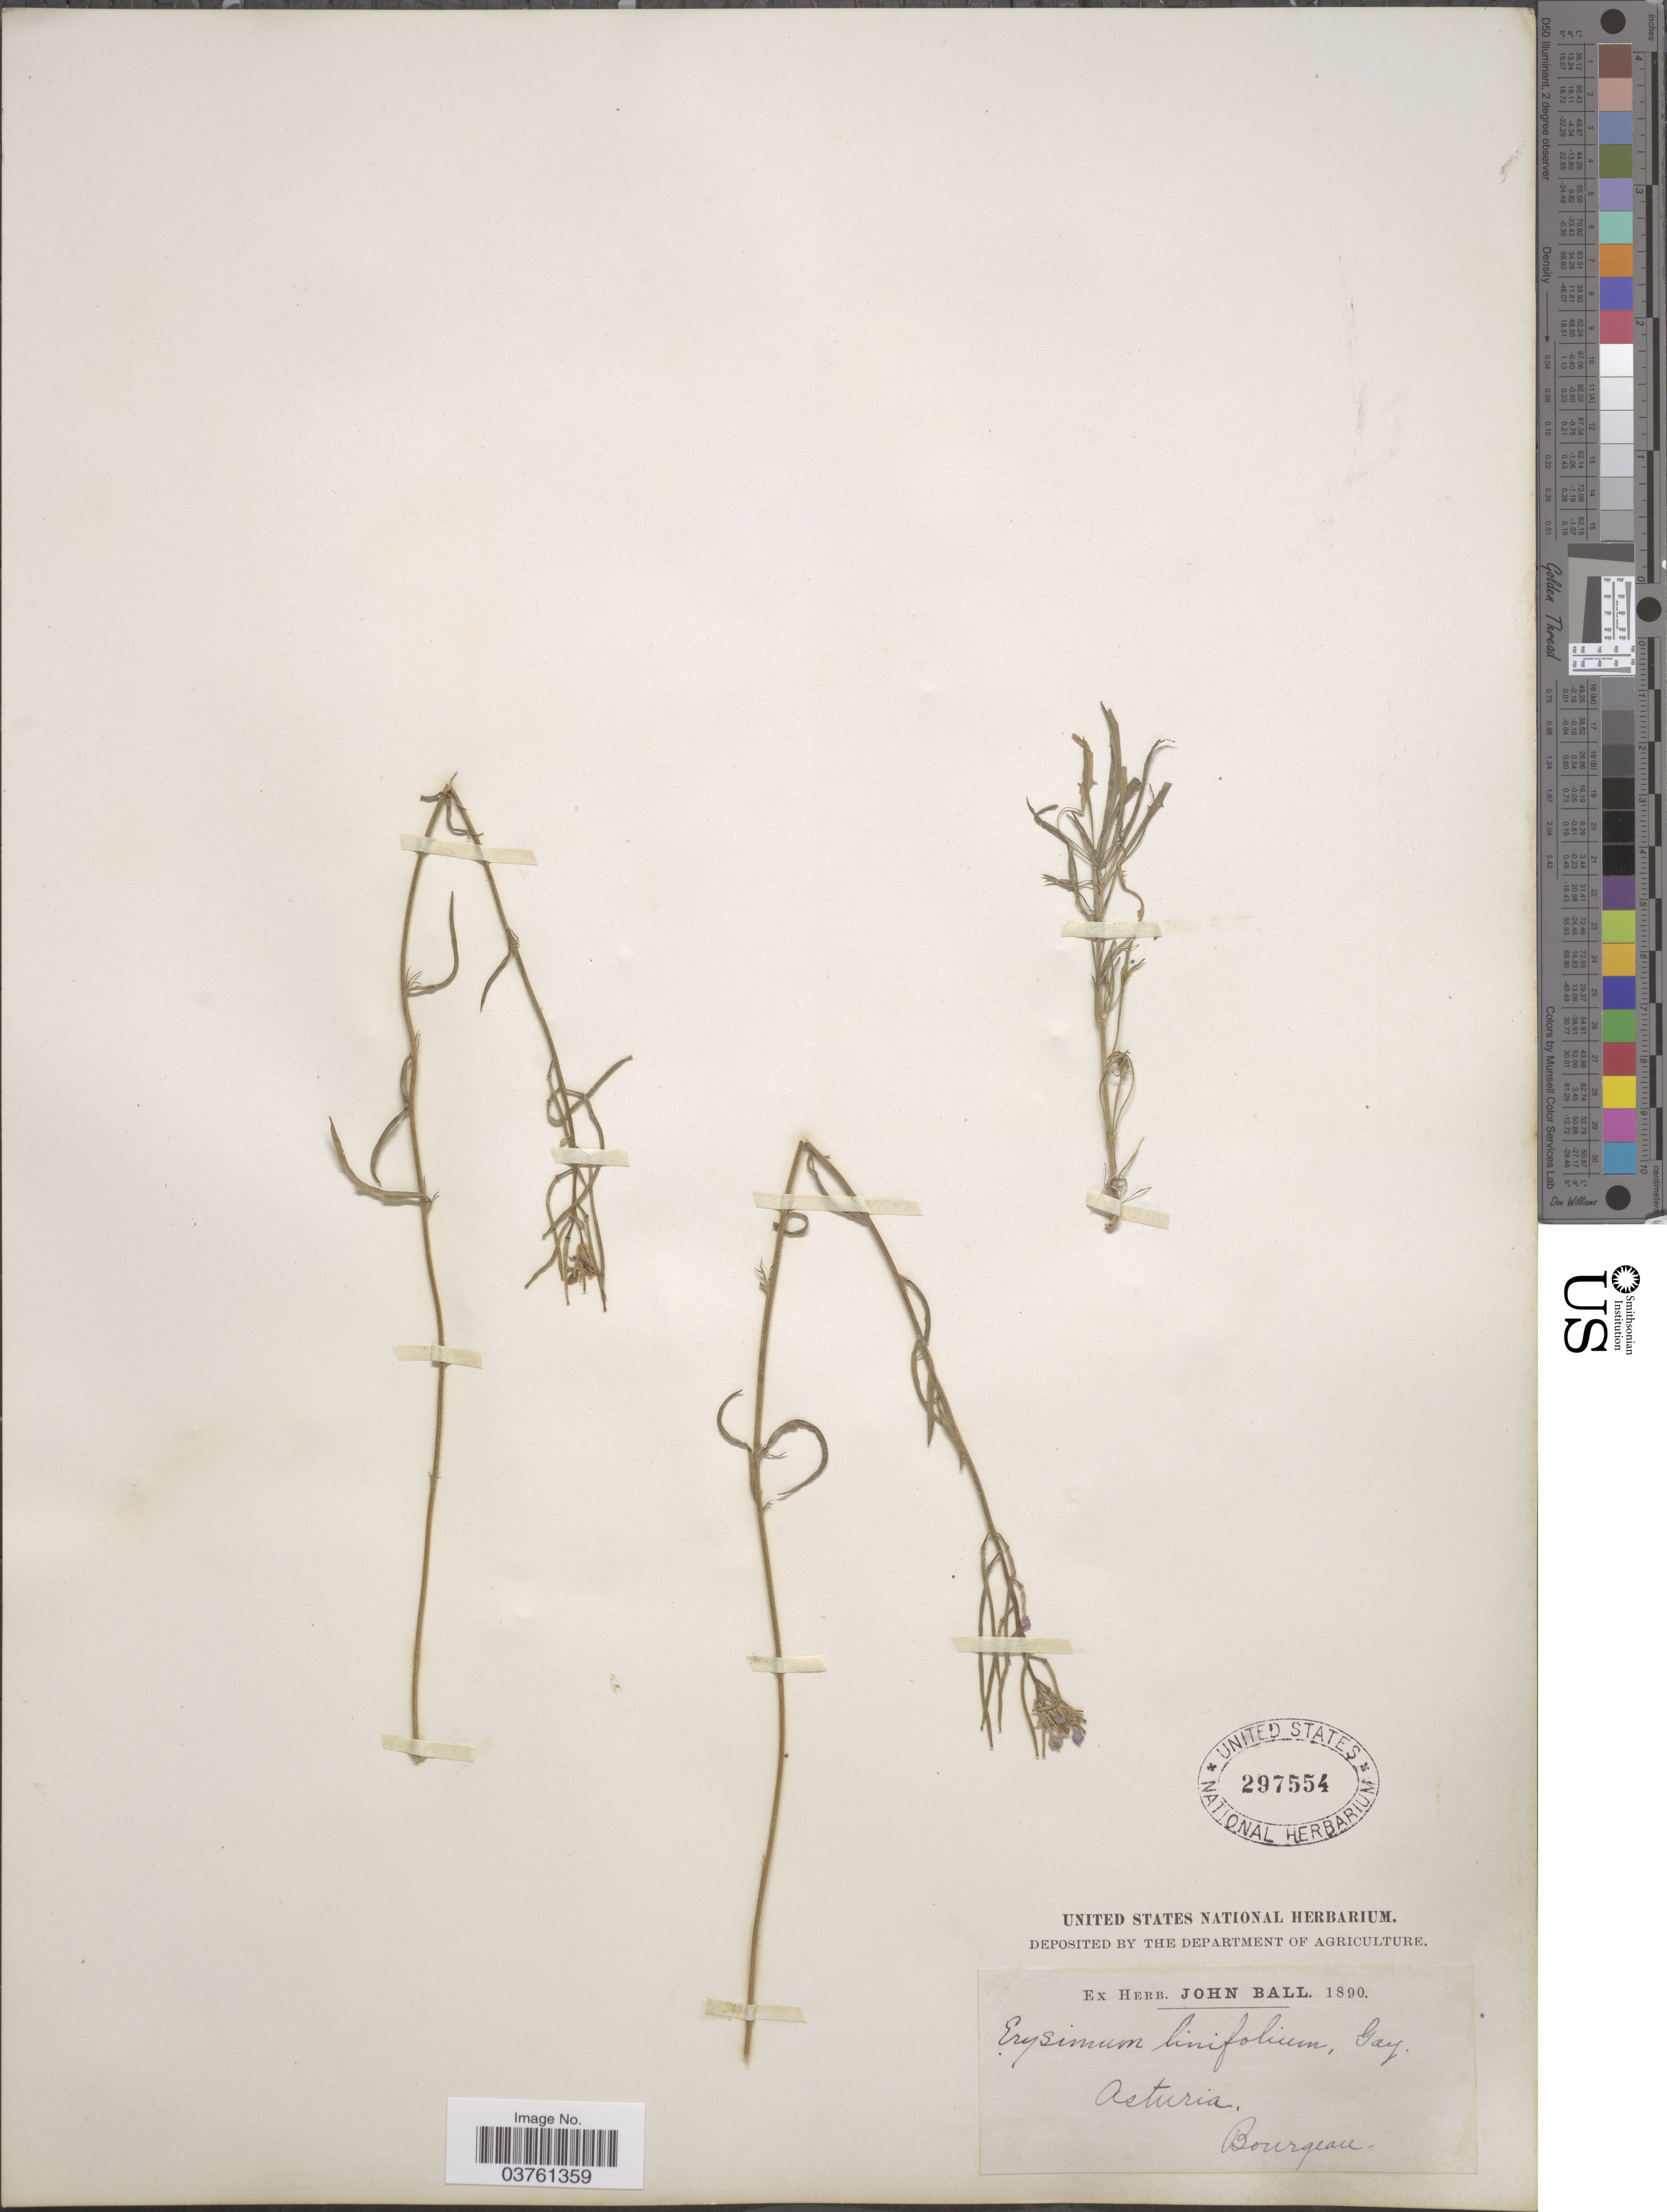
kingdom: Plantae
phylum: Tracheophyta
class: Magnoliopsida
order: Brassicales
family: Brassicaceae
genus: Erysimum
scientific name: Erysimum linifolium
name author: (Pers.) J. Gay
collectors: -. Bourgeau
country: Spain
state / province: Principado de Asturias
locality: Asturia.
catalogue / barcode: US 297554